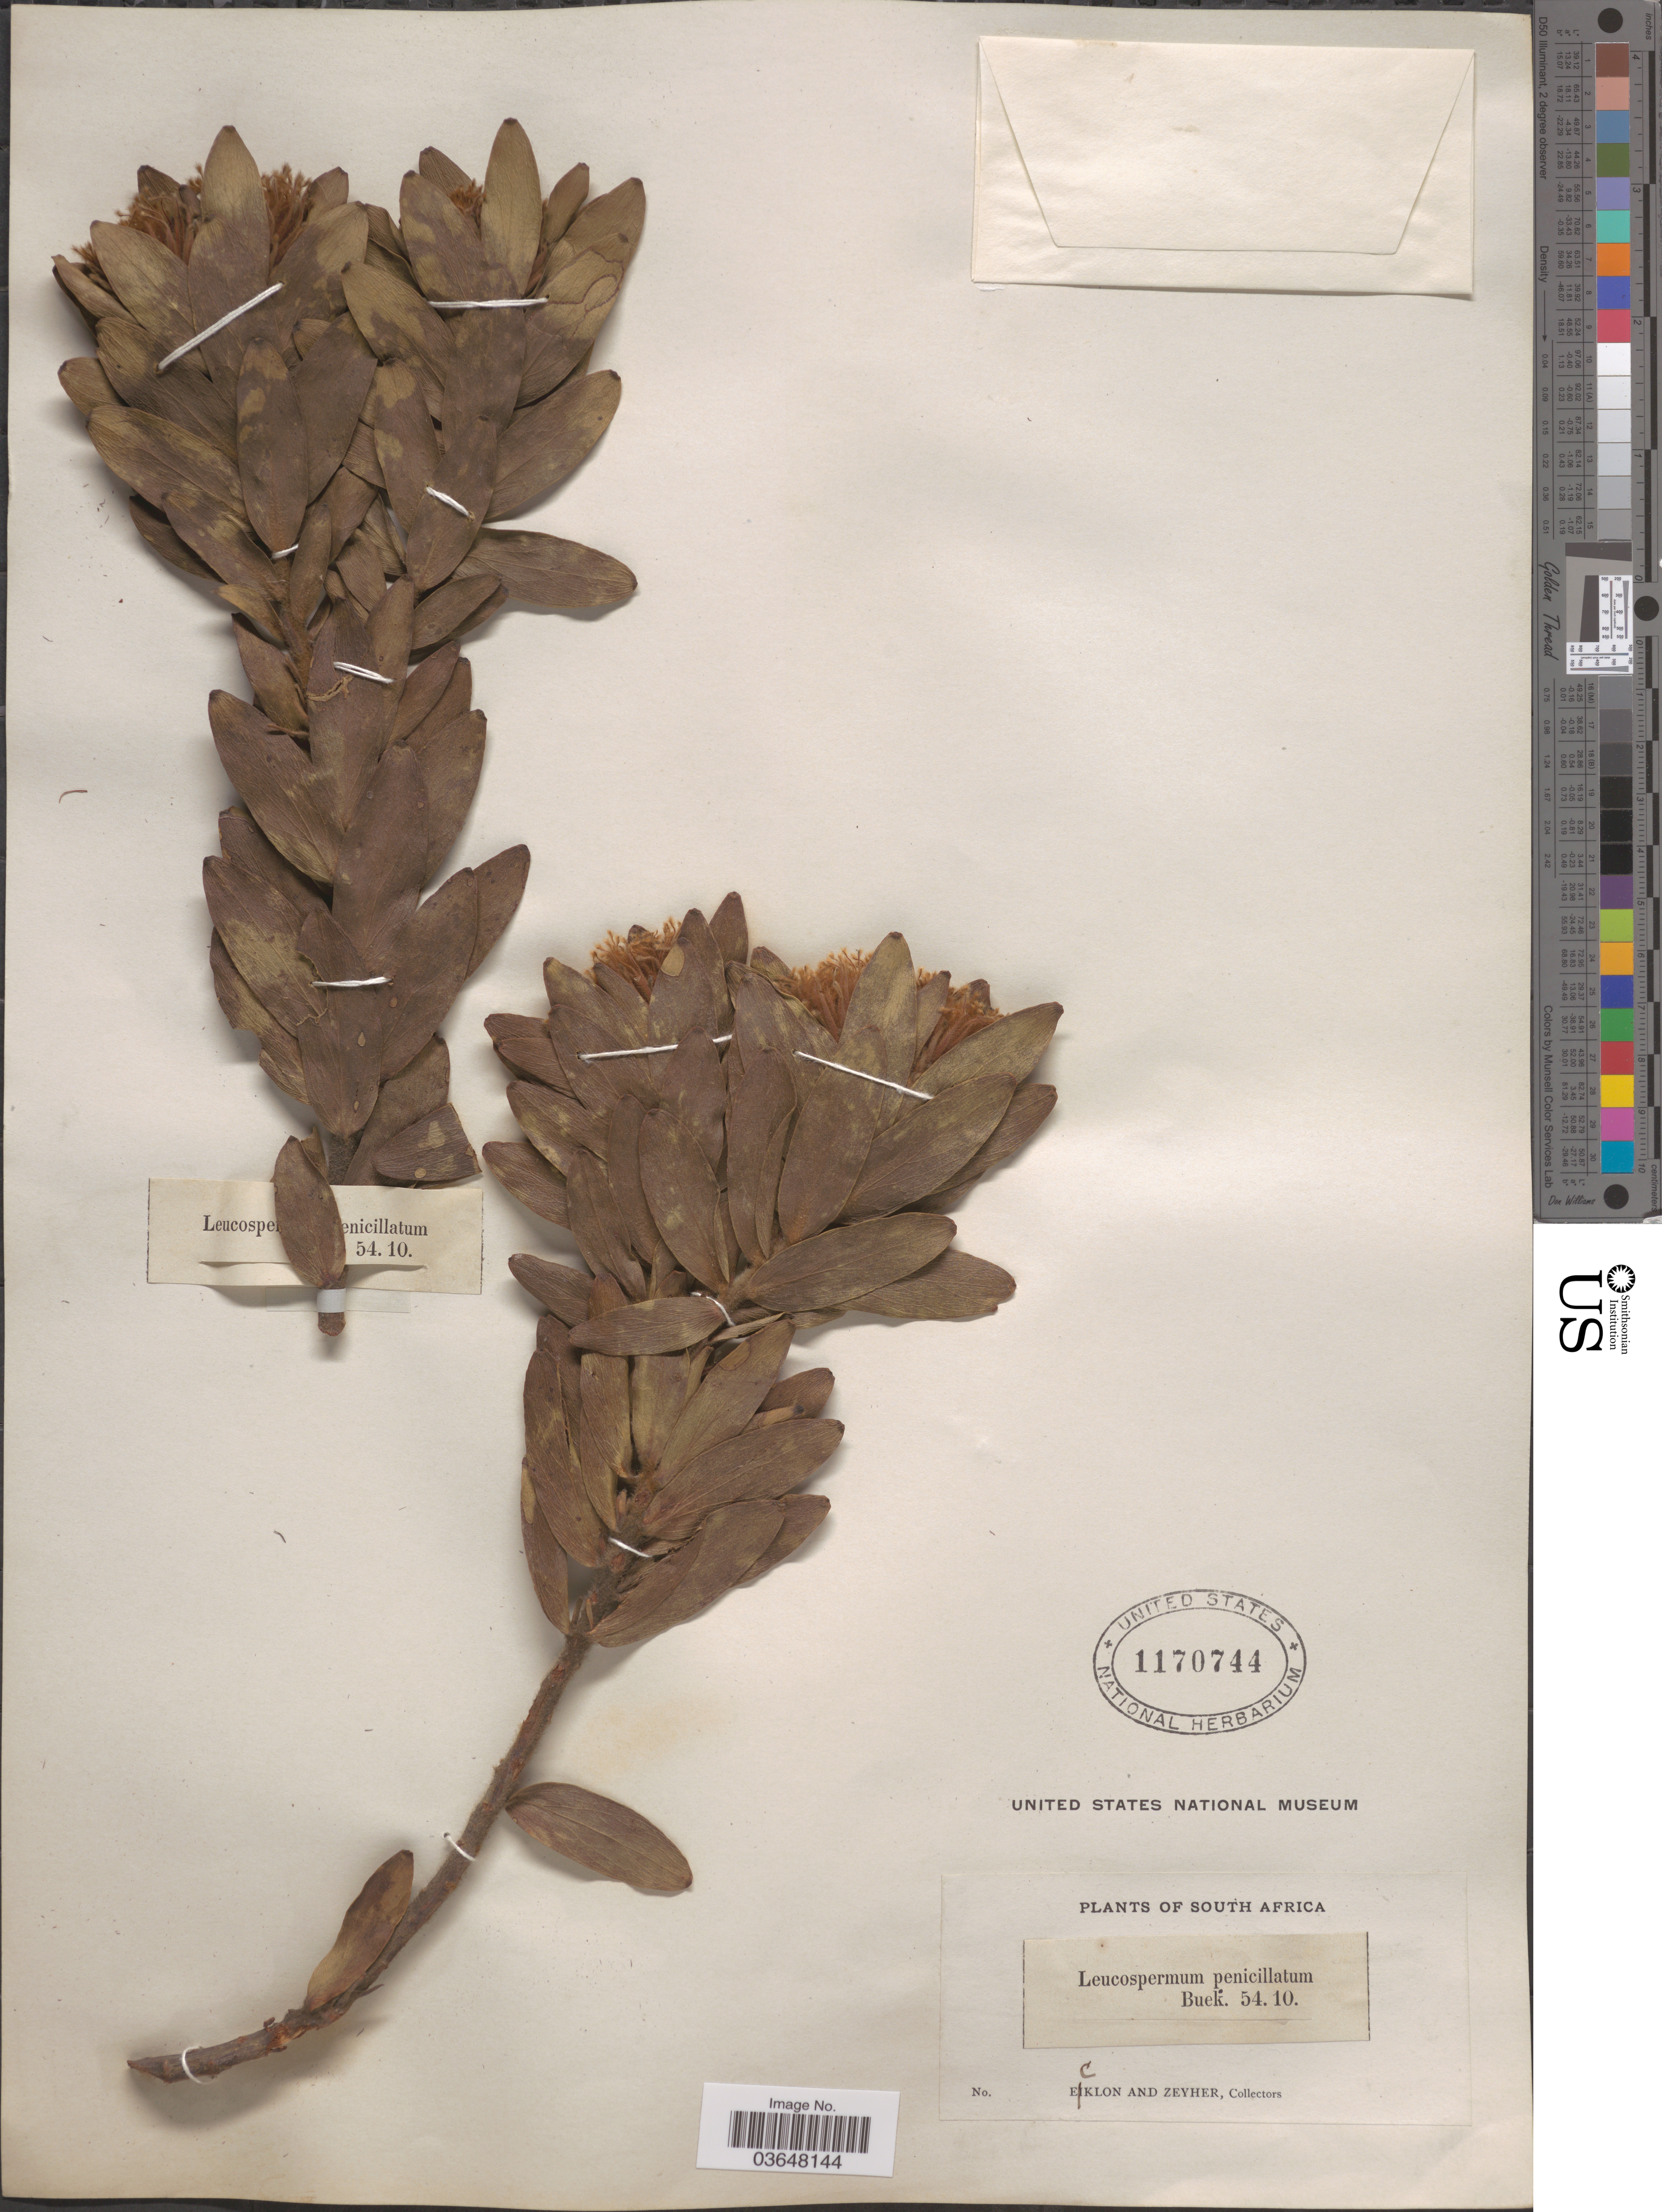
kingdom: Plantae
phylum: Tracheophyta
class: Magnoliopsida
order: Proteales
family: Proteaceae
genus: Leucospermum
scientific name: Leucospermum oleaefolium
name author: R. Br.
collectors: -. Ecklon & -. Zeyher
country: South Africa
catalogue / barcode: US 1170744